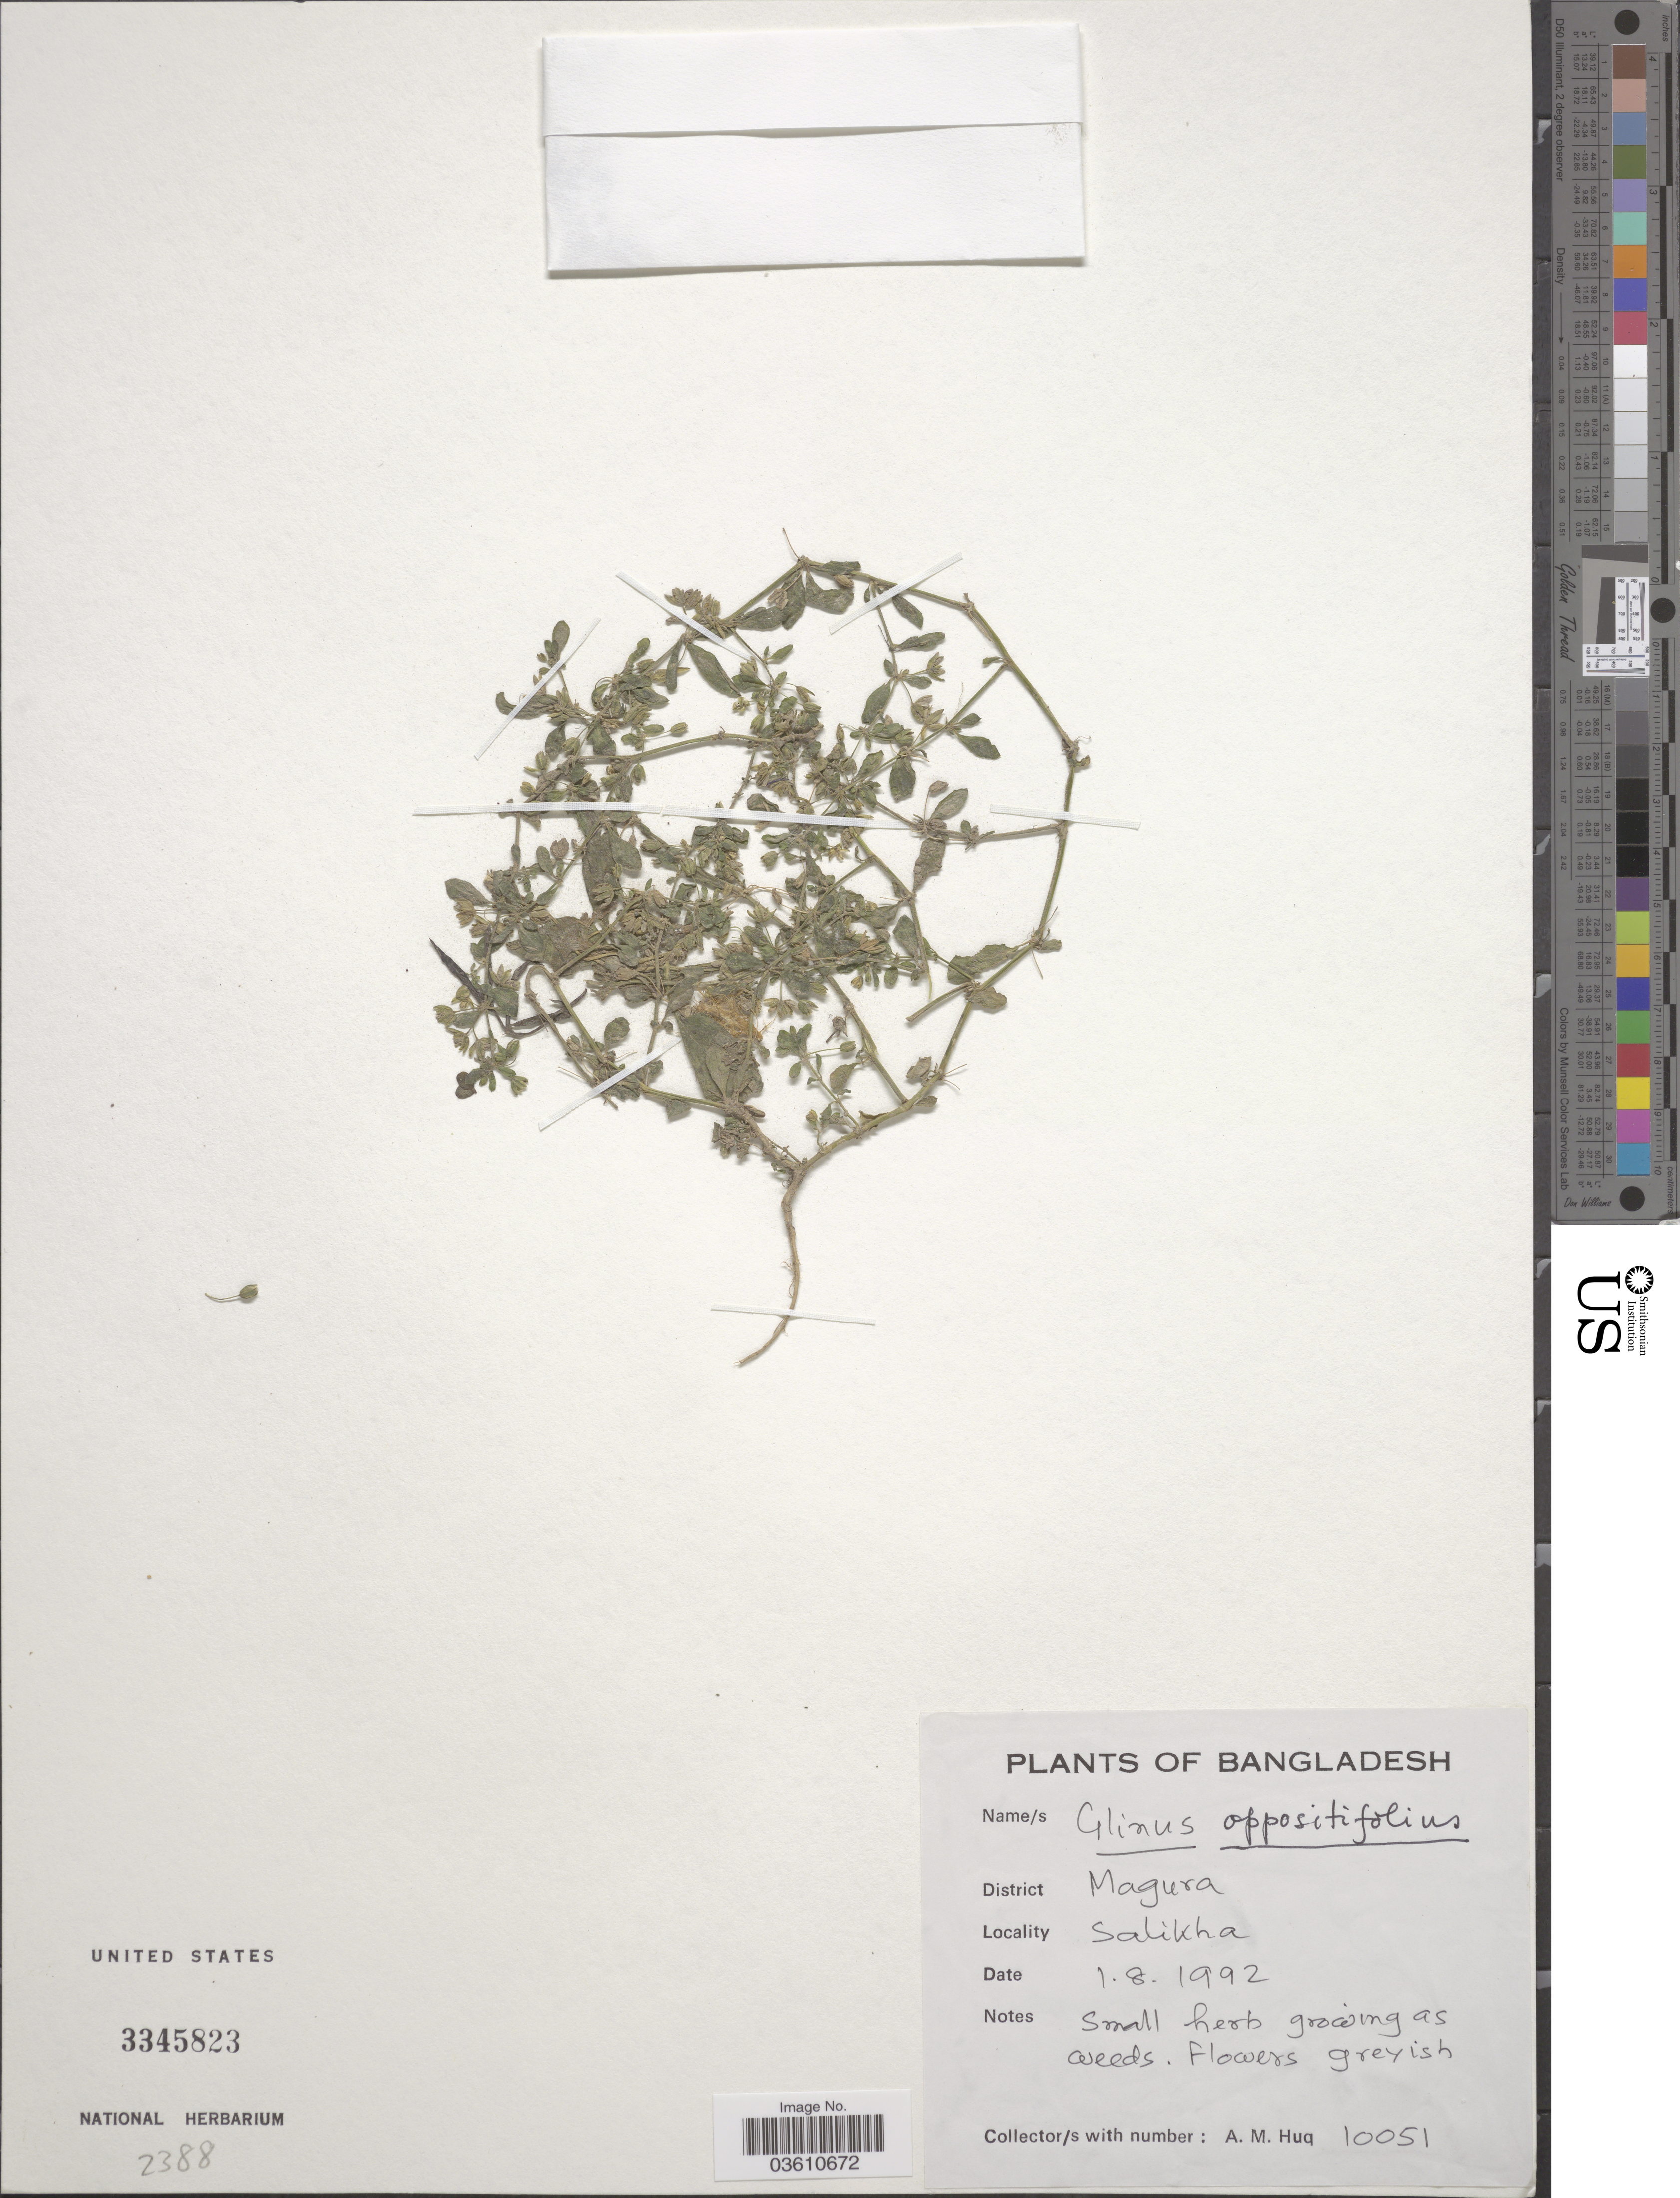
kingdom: Plantae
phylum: Tracheophyta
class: Magnoliopsida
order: Caryophyllales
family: Molluginaceae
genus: Glinus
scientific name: Glinus oppositifolius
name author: (L.) Aug. DC.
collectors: A. M. Huq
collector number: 10051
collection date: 1992-08-01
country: Bangladesh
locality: District Magura. Salikha.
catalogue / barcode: US 3345823